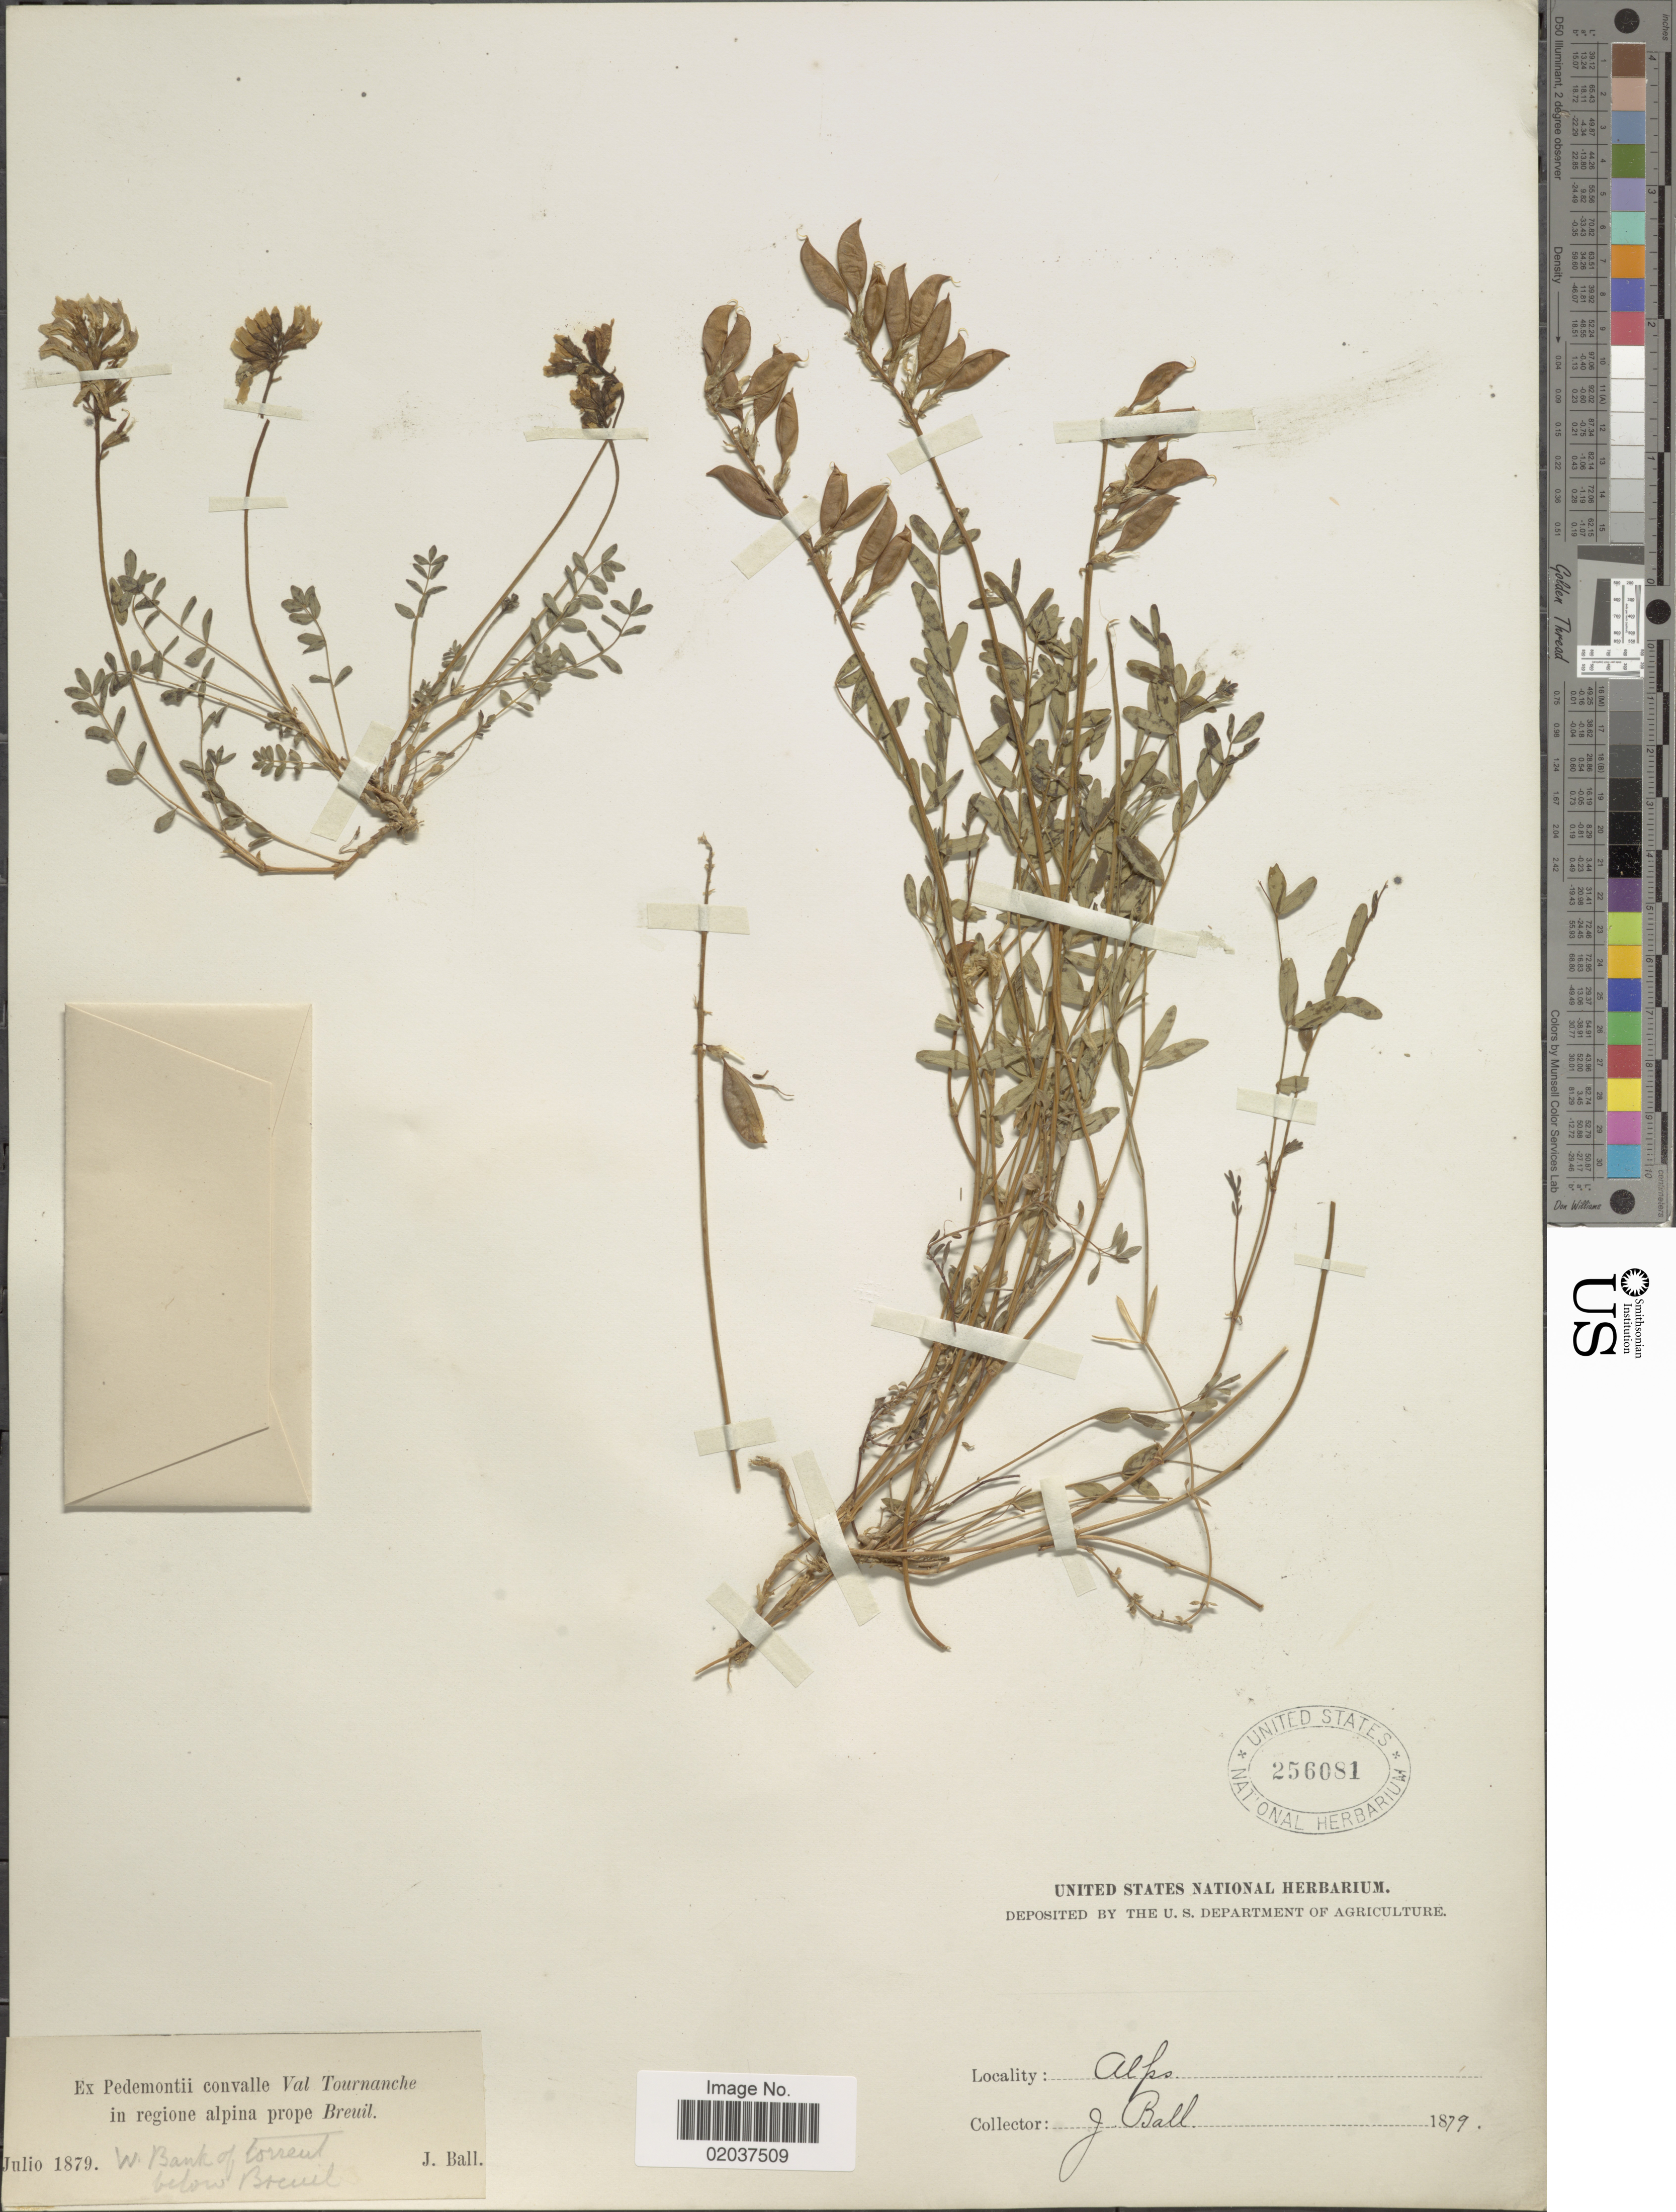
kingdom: Plantae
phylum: Tracheophyta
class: Magnoliopsida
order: Fabales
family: Fabaceae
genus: Astragalus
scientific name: Astragalus sp.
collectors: J. Ball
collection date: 1879-07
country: Italy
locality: Pedemontii convalle Val Tournanche in regione alpina prope Breuil, Alps, W banks of torrent below Breuil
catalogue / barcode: US 256081